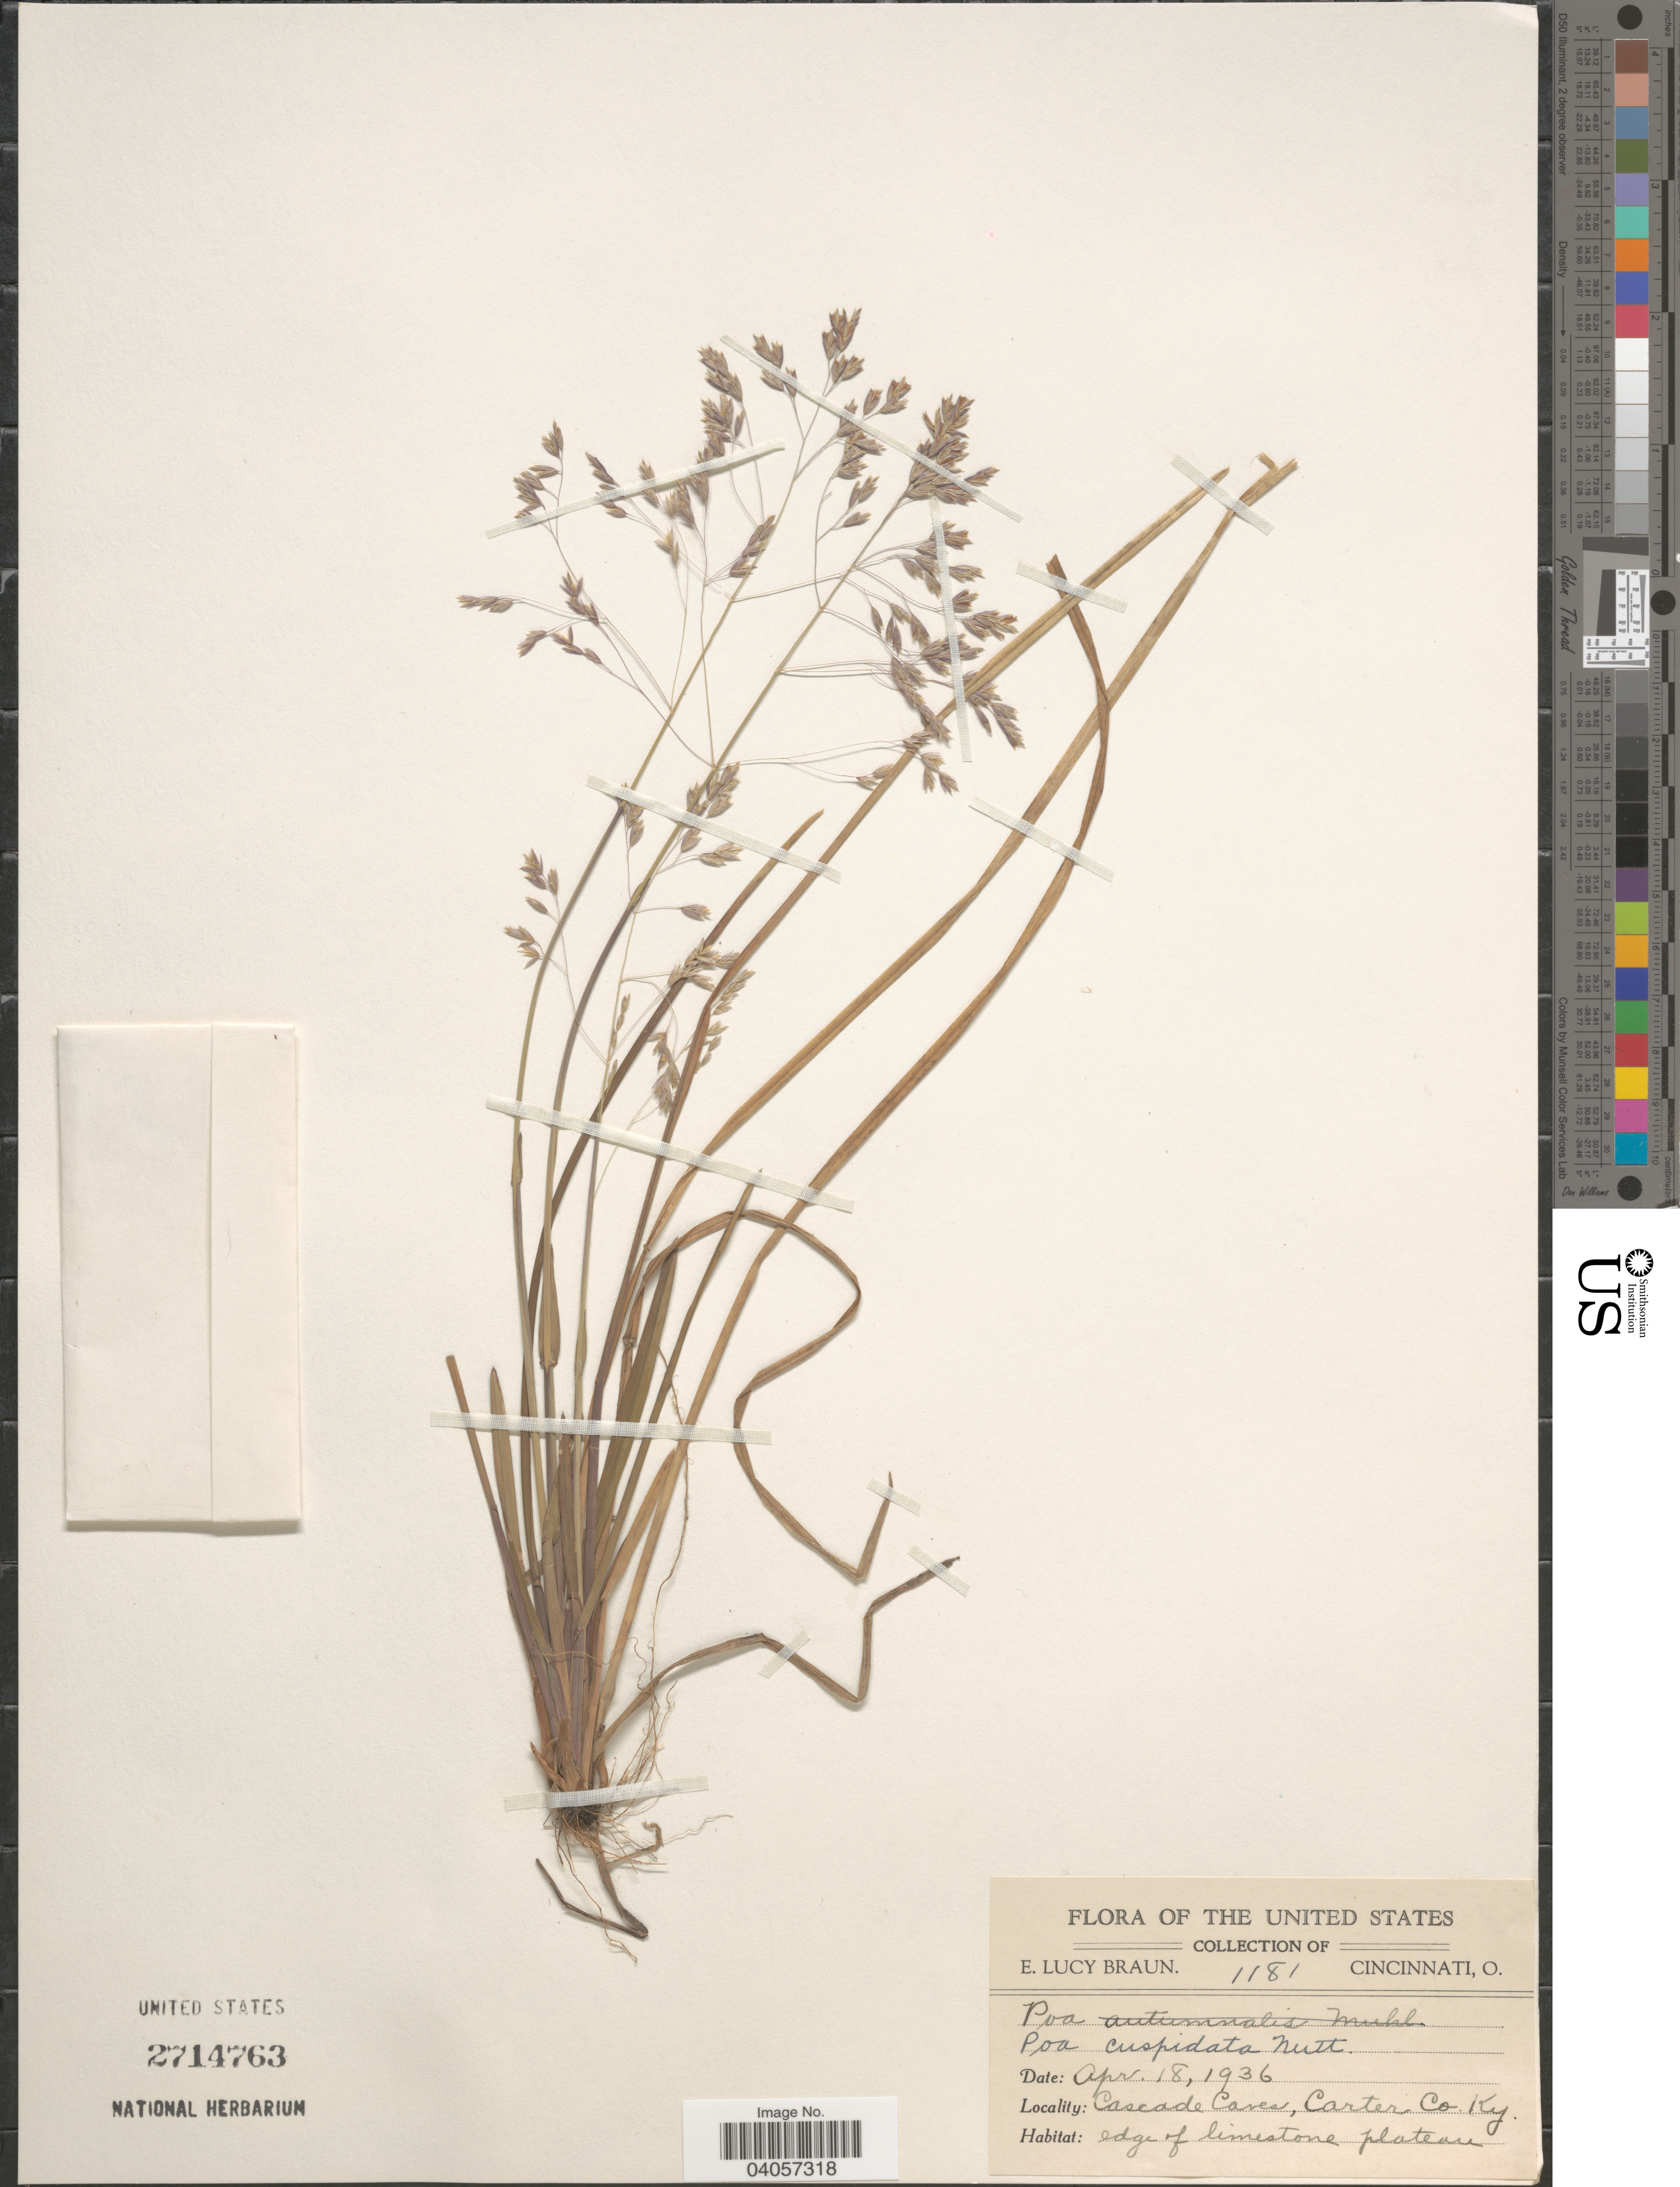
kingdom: Plantae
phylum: Tracheophyta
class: Liliopsida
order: Poales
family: Poaceae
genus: Poa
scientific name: Poa cuspidata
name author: Nutt.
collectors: E. L. Braun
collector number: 1181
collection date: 1936-04-18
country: United States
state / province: Kentucky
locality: Cascade Caves, Carter Co.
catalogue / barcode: US 2714763